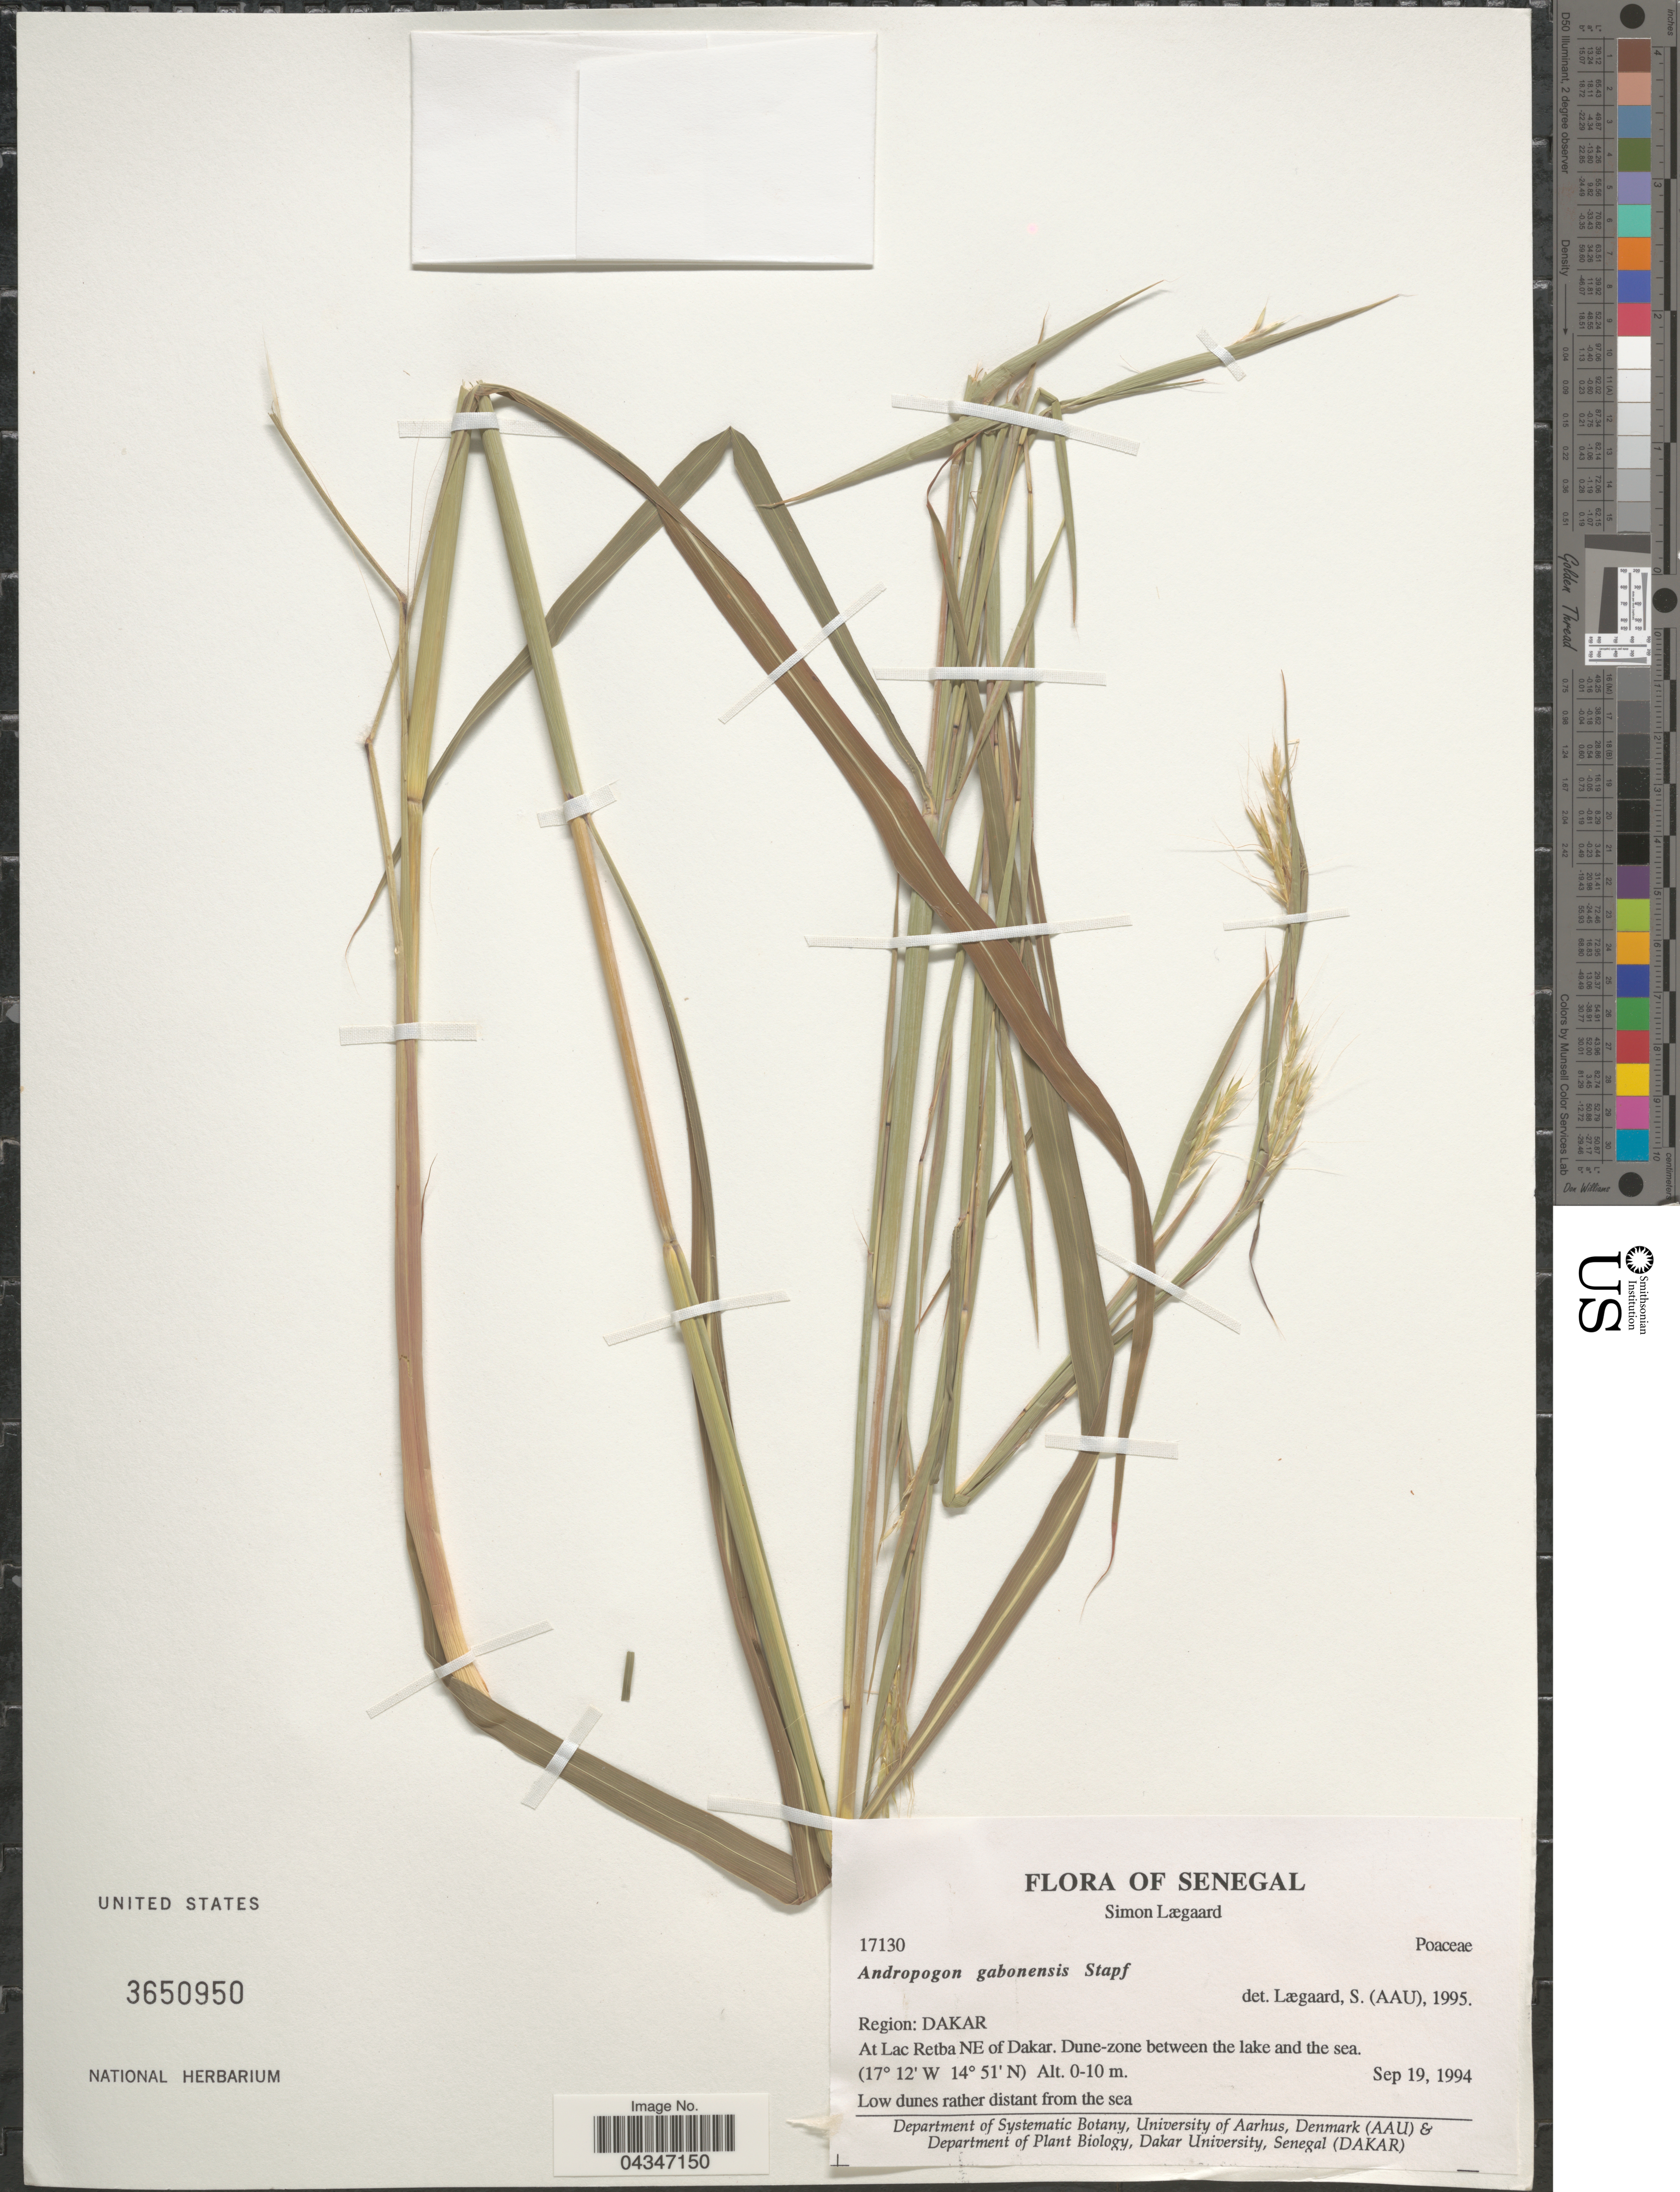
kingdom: Plantae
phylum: Tracheophyta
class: Liliopsida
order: Poales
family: Poaceae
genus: Andropogon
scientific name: Andropogon gayanus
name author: Kunth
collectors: S. Lægaard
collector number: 17130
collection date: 1994-09-19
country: Senegal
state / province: Dakar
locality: Region: Dakar. At Lac Retba NE of Dakar. Dune-zone between the lake and the sea.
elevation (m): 0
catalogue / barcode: US 3650950